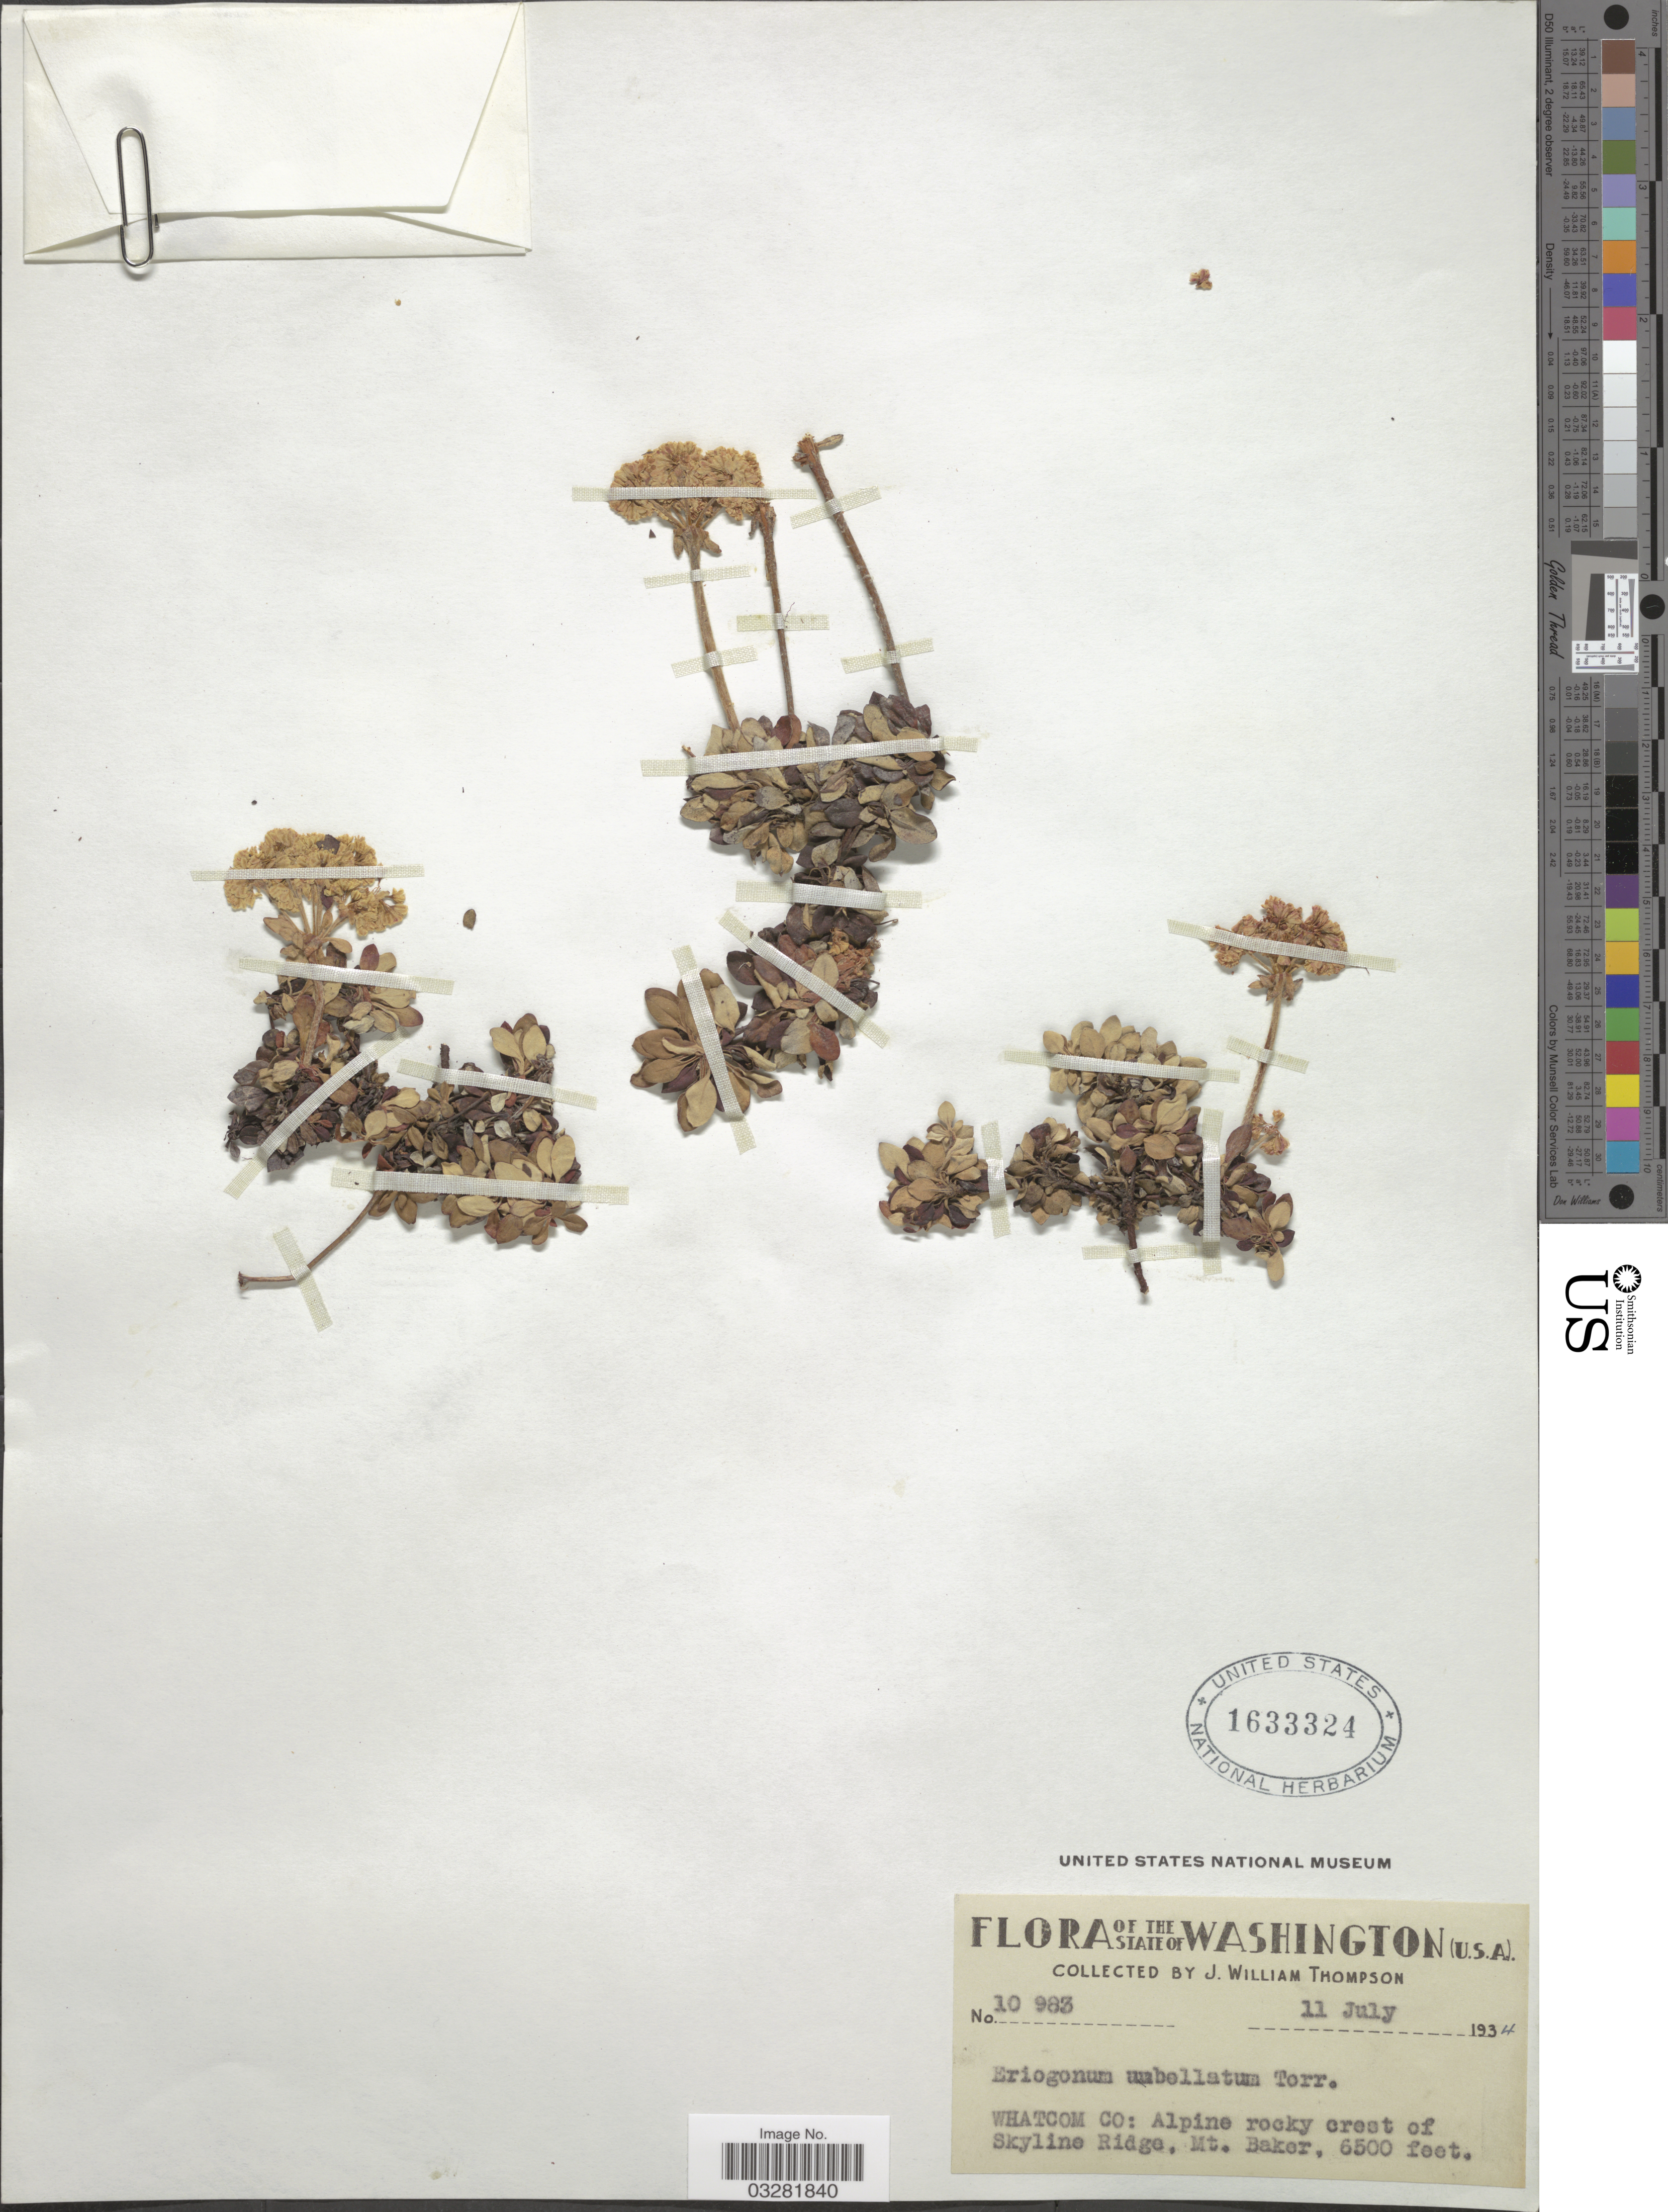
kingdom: Plantae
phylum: Tracheophyta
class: Magnoliopsida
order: Caryophyllales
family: Polygonaceae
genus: Eriogonum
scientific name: Eriogonum umbellatum var. subalpinum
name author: M.E. Jones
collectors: J. W. Thompson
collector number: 10983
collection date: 1934-07-11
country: United States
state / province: Washington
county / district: Whitman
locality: Whatcom Co: Alpine rocky crest of Skyline Ridge, Mt. Baker.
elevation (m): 1981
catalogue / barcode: US 1633324